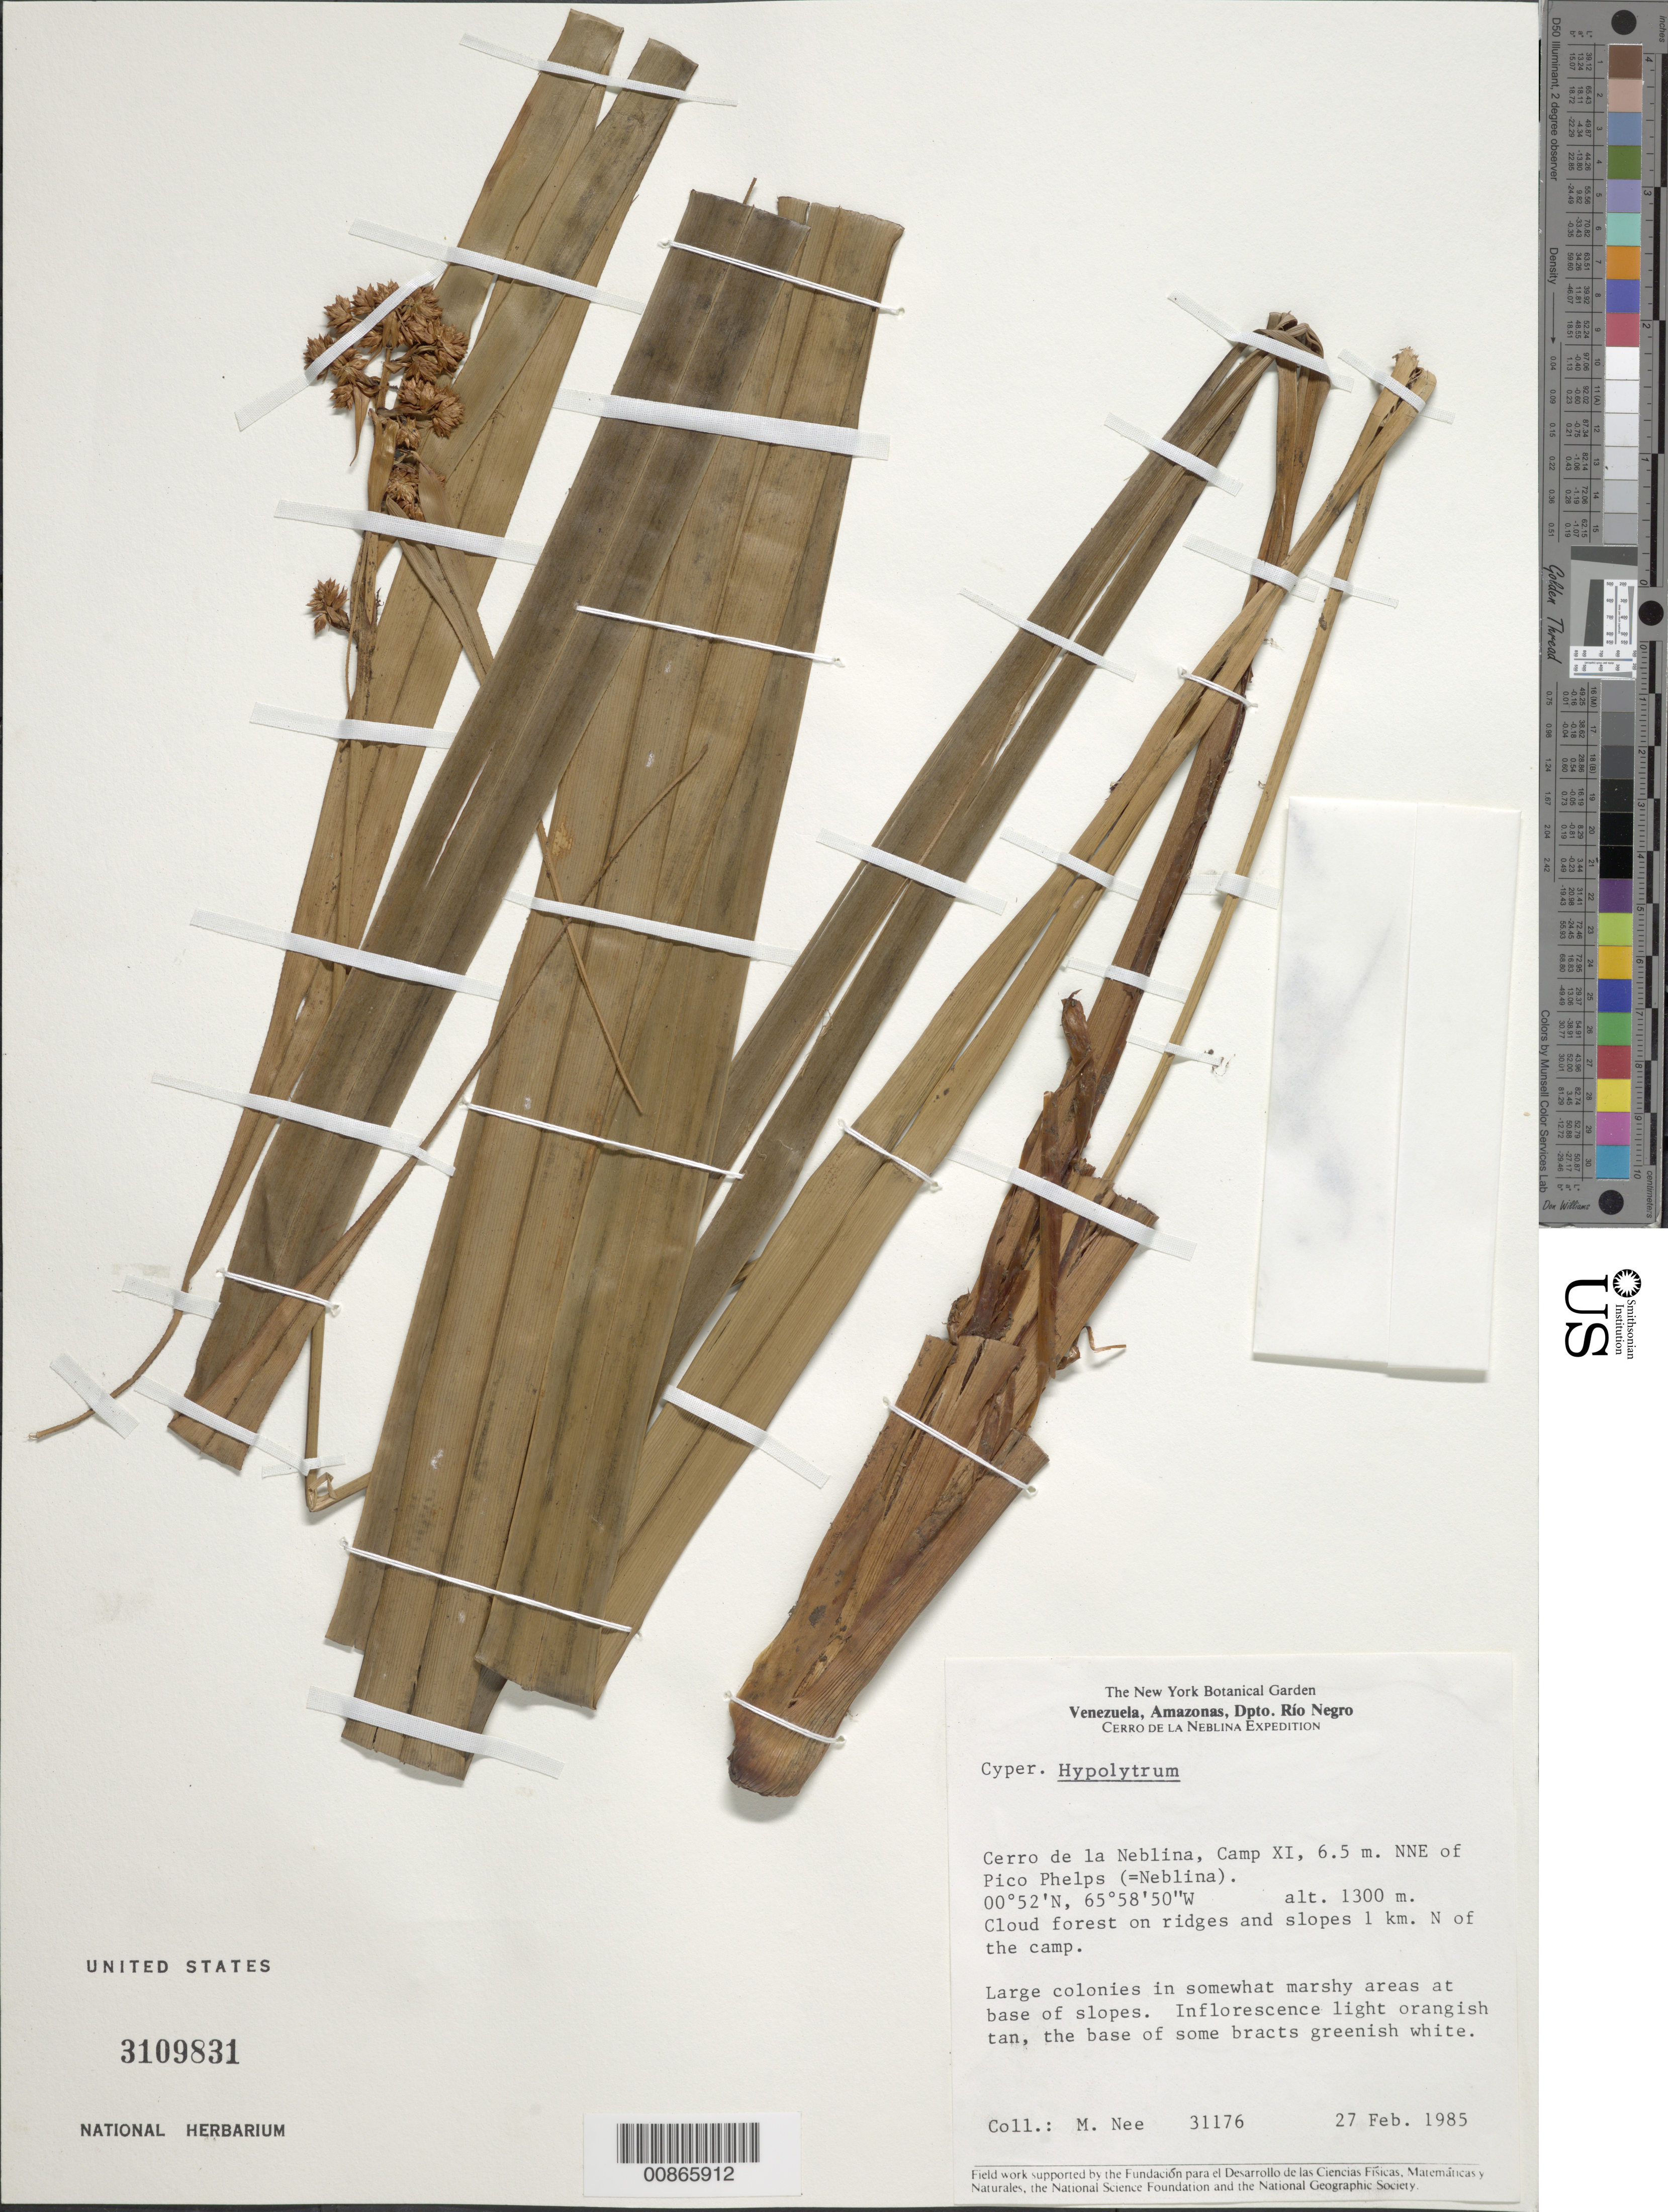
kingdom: Plantae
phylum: Tracheophyta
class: Liliopsida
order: Poales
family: Cyperaceae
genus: Mapania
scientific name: Mapania neblina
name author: D.A. Simpson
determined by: Strong, Mark T., (BOT), Smithsonian Institution - National Museum of Natural History (UNITED STATES)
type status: Isotype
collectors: M. Nee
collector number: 31176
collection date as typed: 27-Feb-85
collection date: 1985-02-27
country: Venezuela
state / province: Amazonas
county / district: Río Negro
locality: Cerro de la Neblina, Camp XI, 6.5 km NNE of Pico Phelps; 1 km N of the camp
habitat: Cloud forest on ridges and slopes, in somewhat marshy areas at base of slopes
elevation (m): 1300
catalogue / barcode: US 3109831